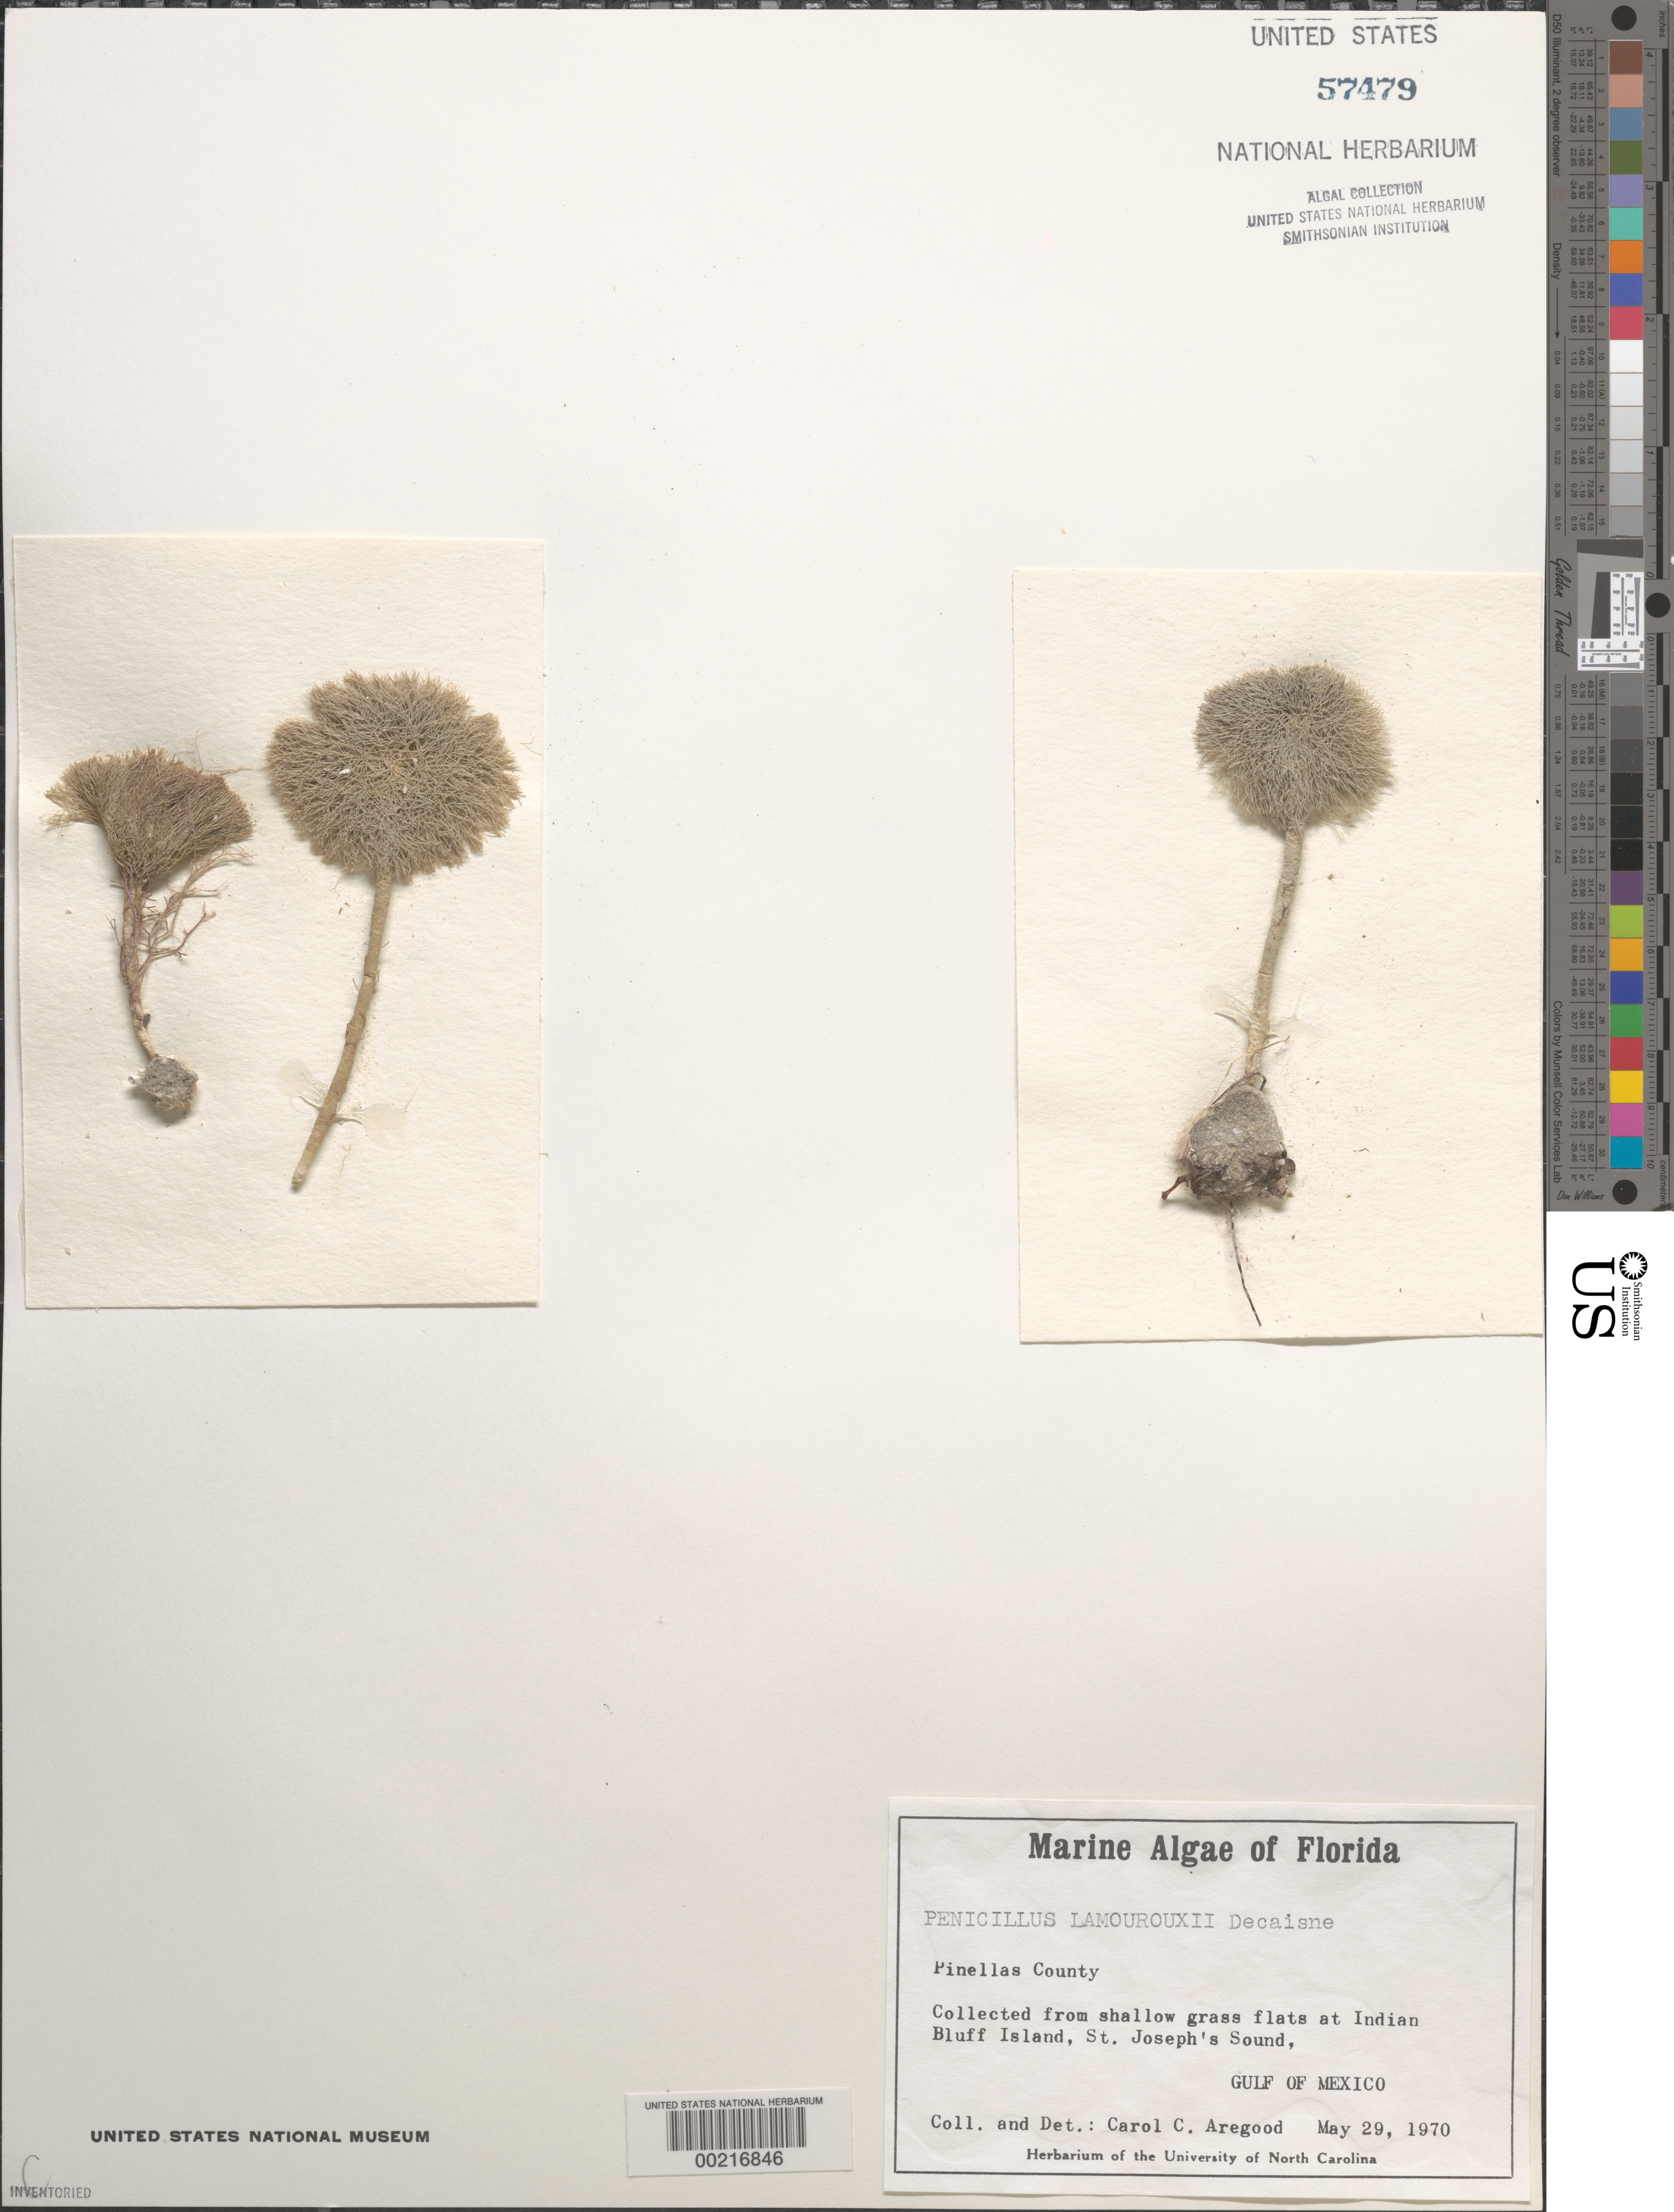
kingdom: Plantae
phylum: Chlorophyta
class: Ulvophyceae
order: Bryopsidales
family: Udoteaceae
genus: Penicillus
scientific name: Penicillus lamourouxii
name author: Decne.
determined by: Aregood, C. C.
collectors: C. Aregood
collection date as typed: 29 May 1970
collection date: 1970-05-29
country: United States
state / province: Florida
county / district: Pinellas County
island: Indian Bluff Island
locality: St. Joseph Sound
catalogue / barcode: US 57479